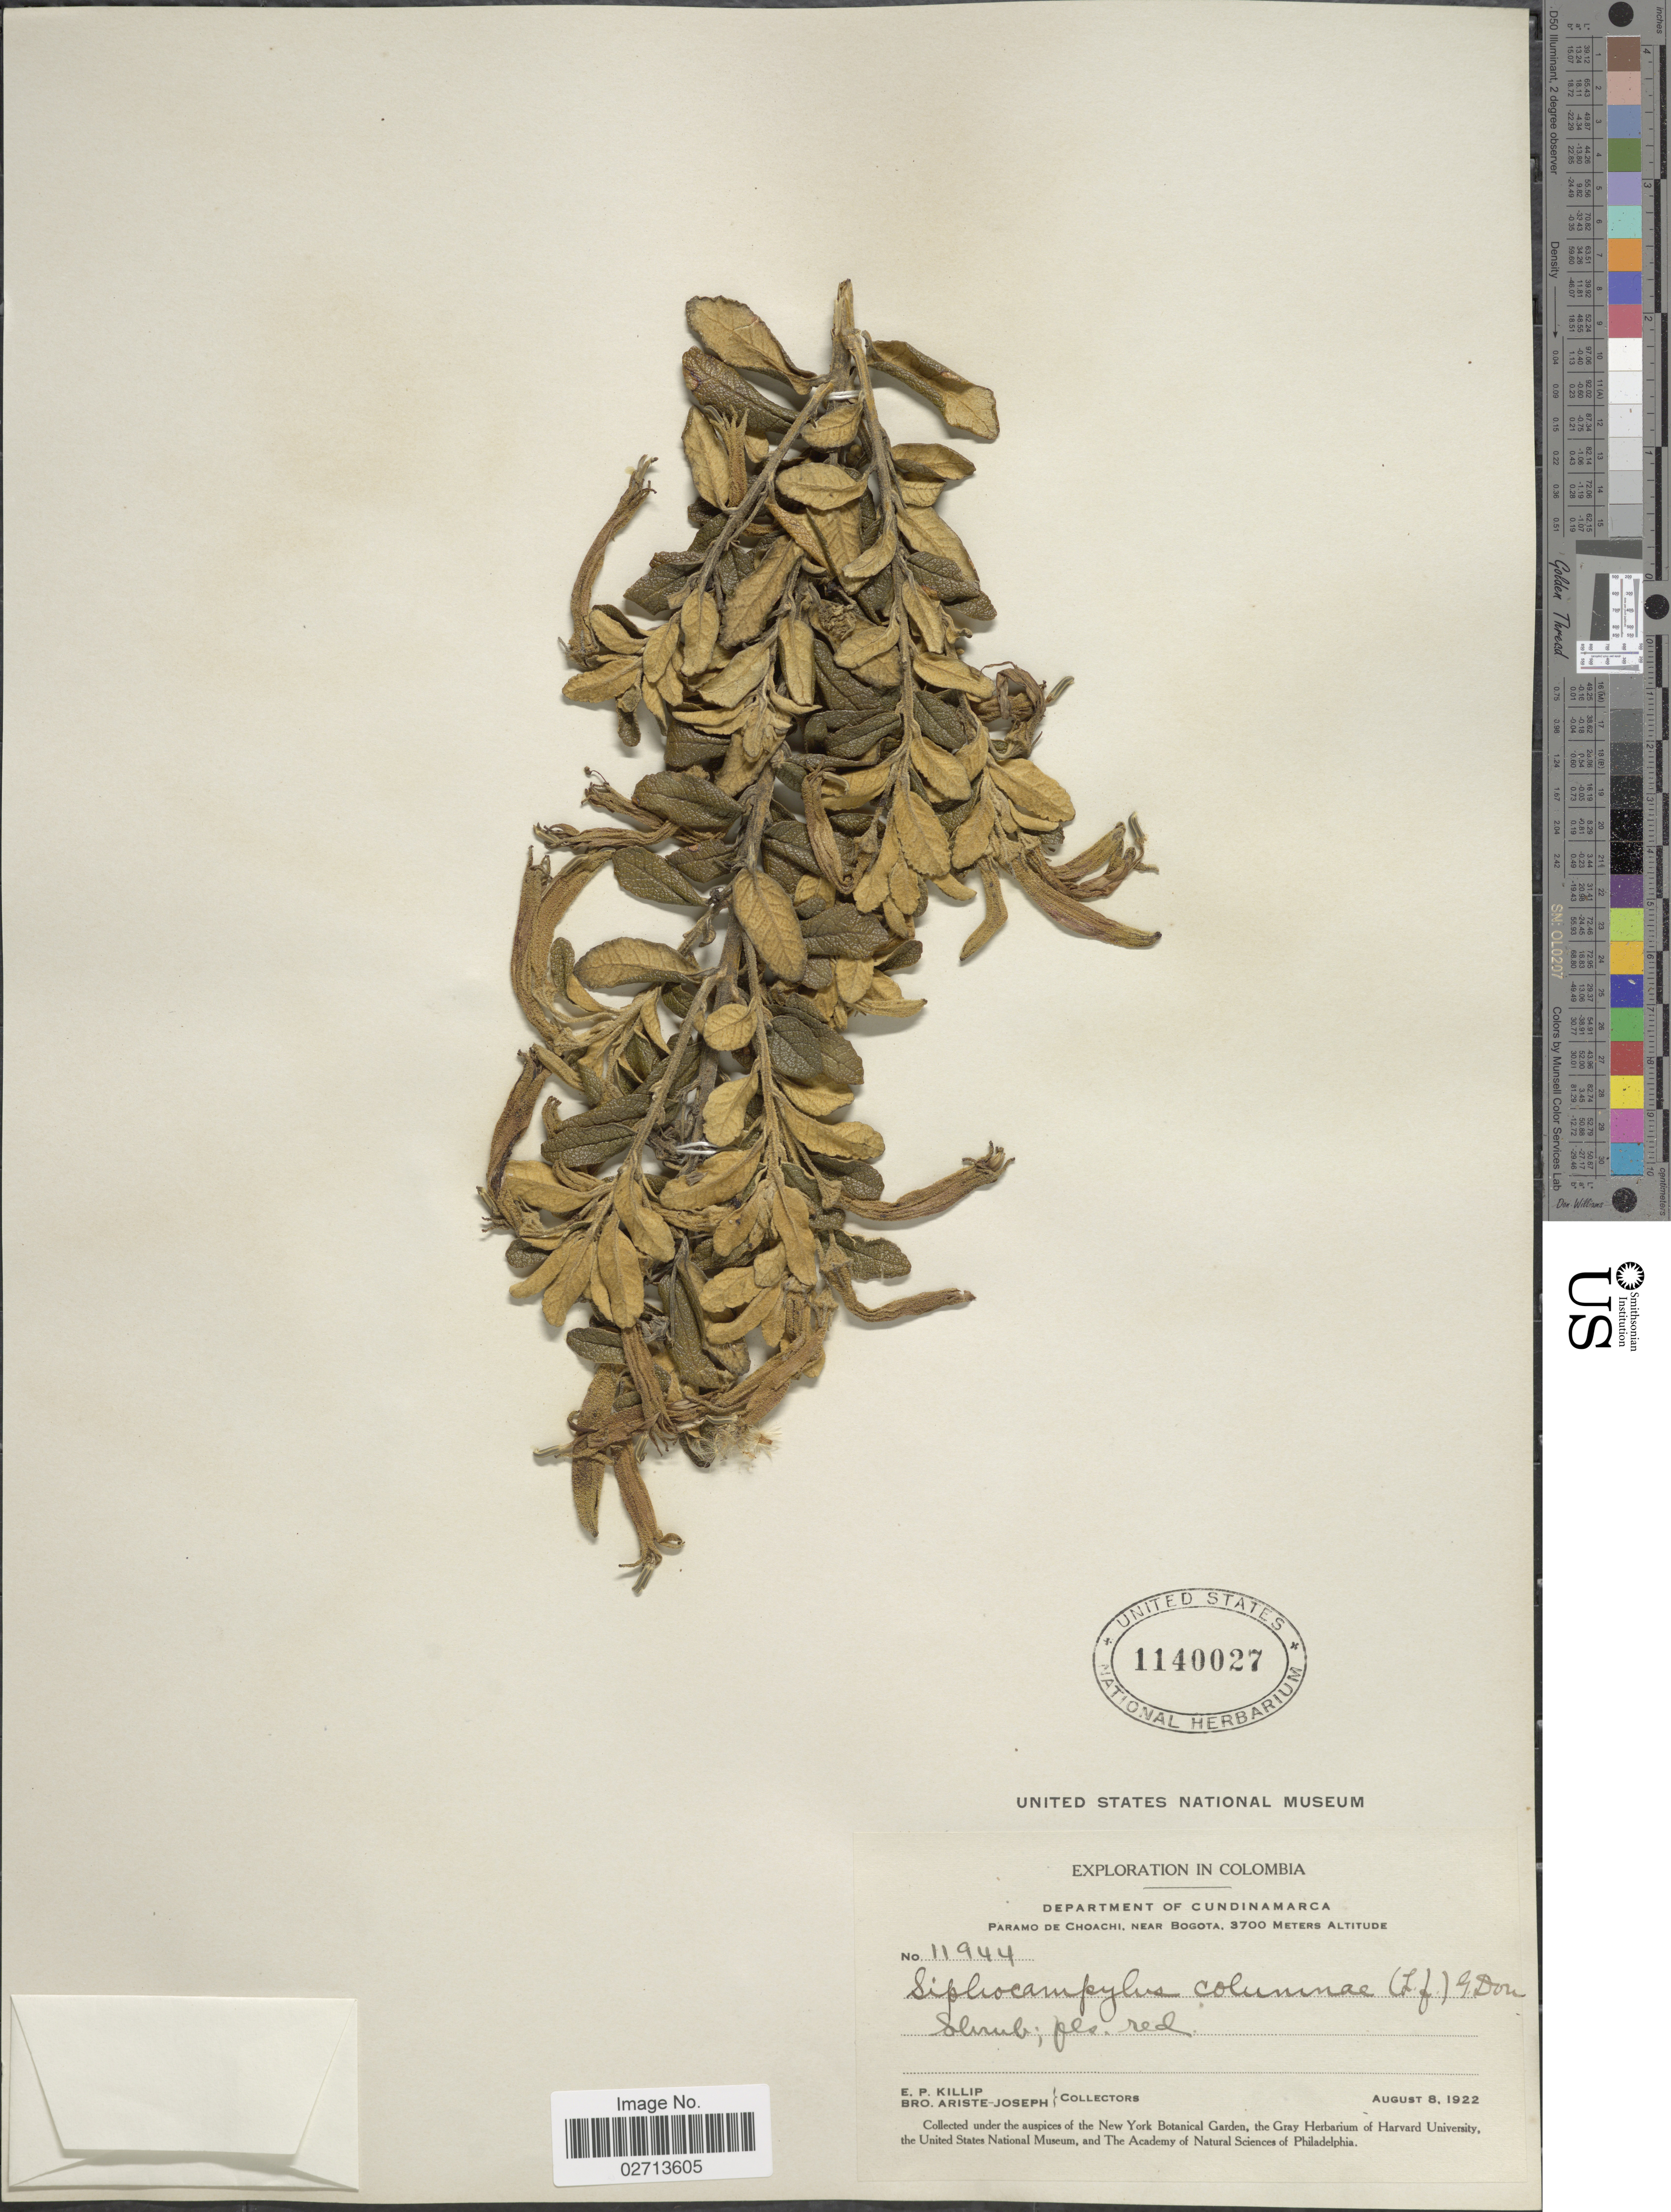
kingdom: Plantae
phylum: Tracheophyta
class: Magnoliopsida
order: Asterales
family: Campanulaceae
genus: Siphocampylus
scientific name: Siphocampylus columnae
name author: (L. f.) G. Don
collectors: E. P. Killip & Bro. Ariste-Joseph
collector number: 1944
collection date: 1922-08-08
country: Colombia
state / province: Cundinamarca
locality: Paramo de Choachi, nea Bogota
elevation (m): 3700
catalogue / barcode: US 1140027